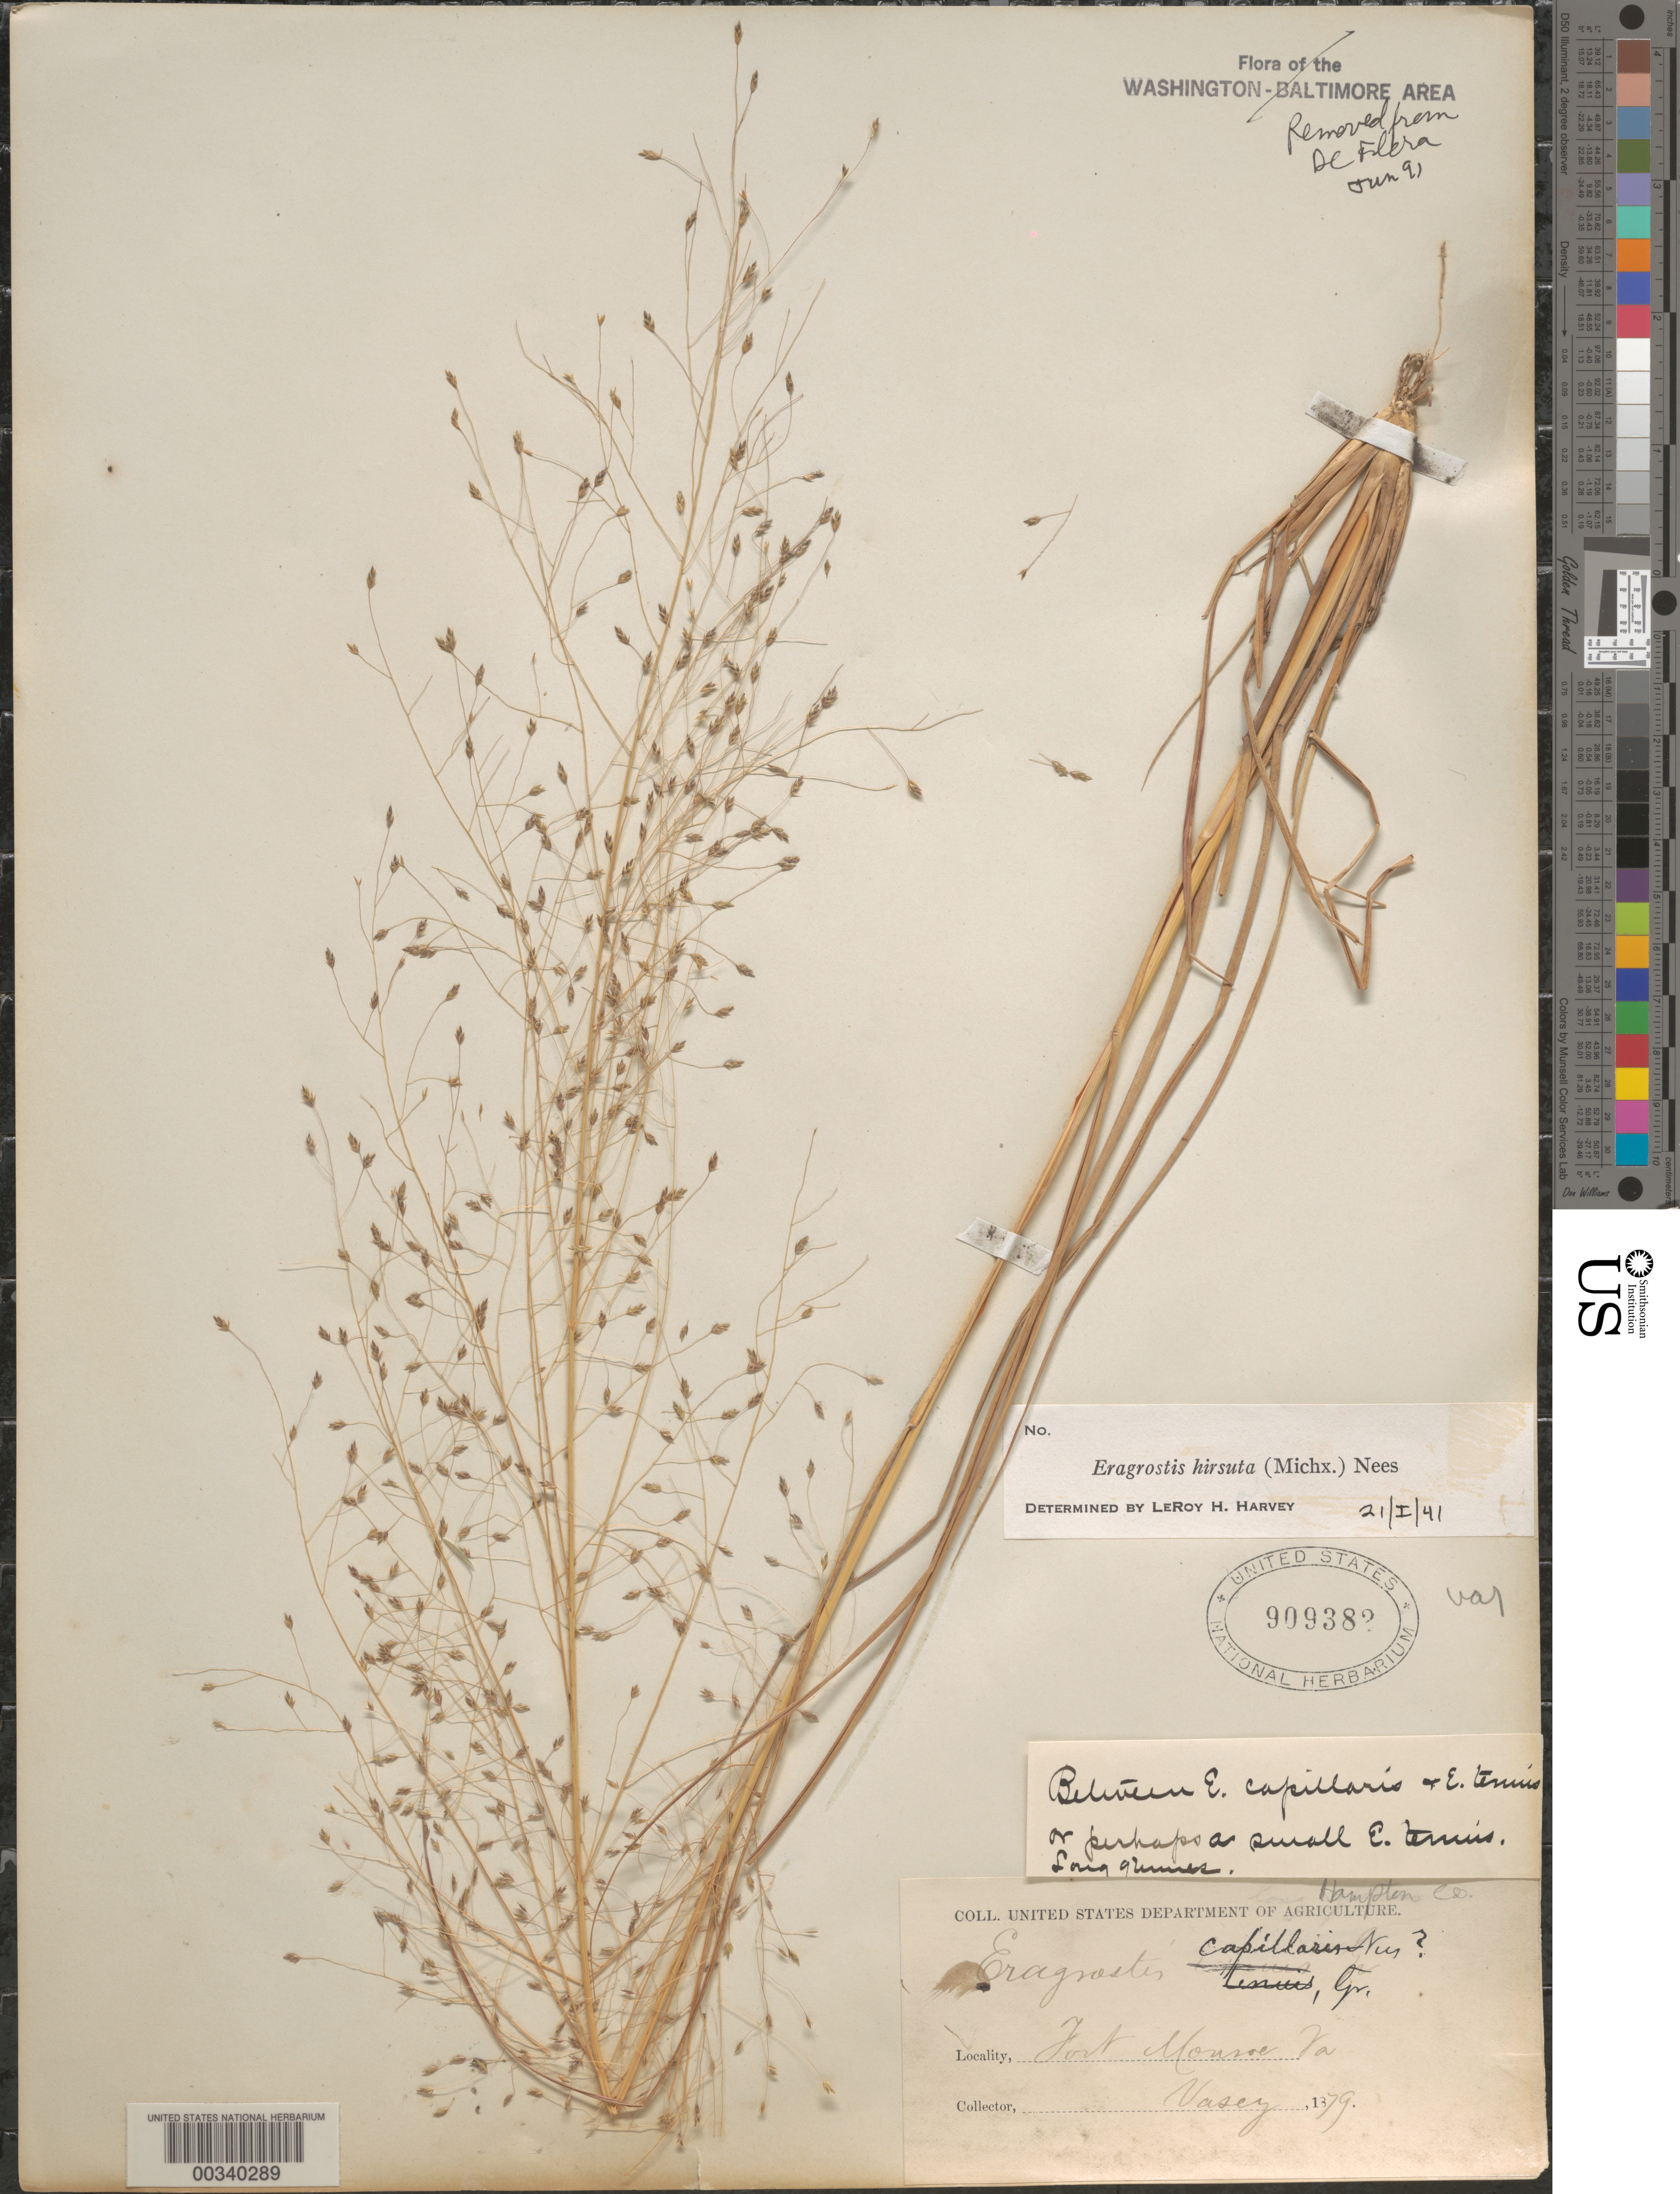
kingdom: Plantae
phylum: Tracheophyta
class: Liliopsida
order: Poales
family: Poaceae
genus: Eragrostis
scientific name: Eragrostis hirsuta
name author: (Michx.) Nees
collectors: G. Vasey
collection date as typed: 1879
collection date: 1879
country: United States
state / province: Virginia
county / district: City of Hampton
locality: Fort monroe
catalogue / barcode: US 909382